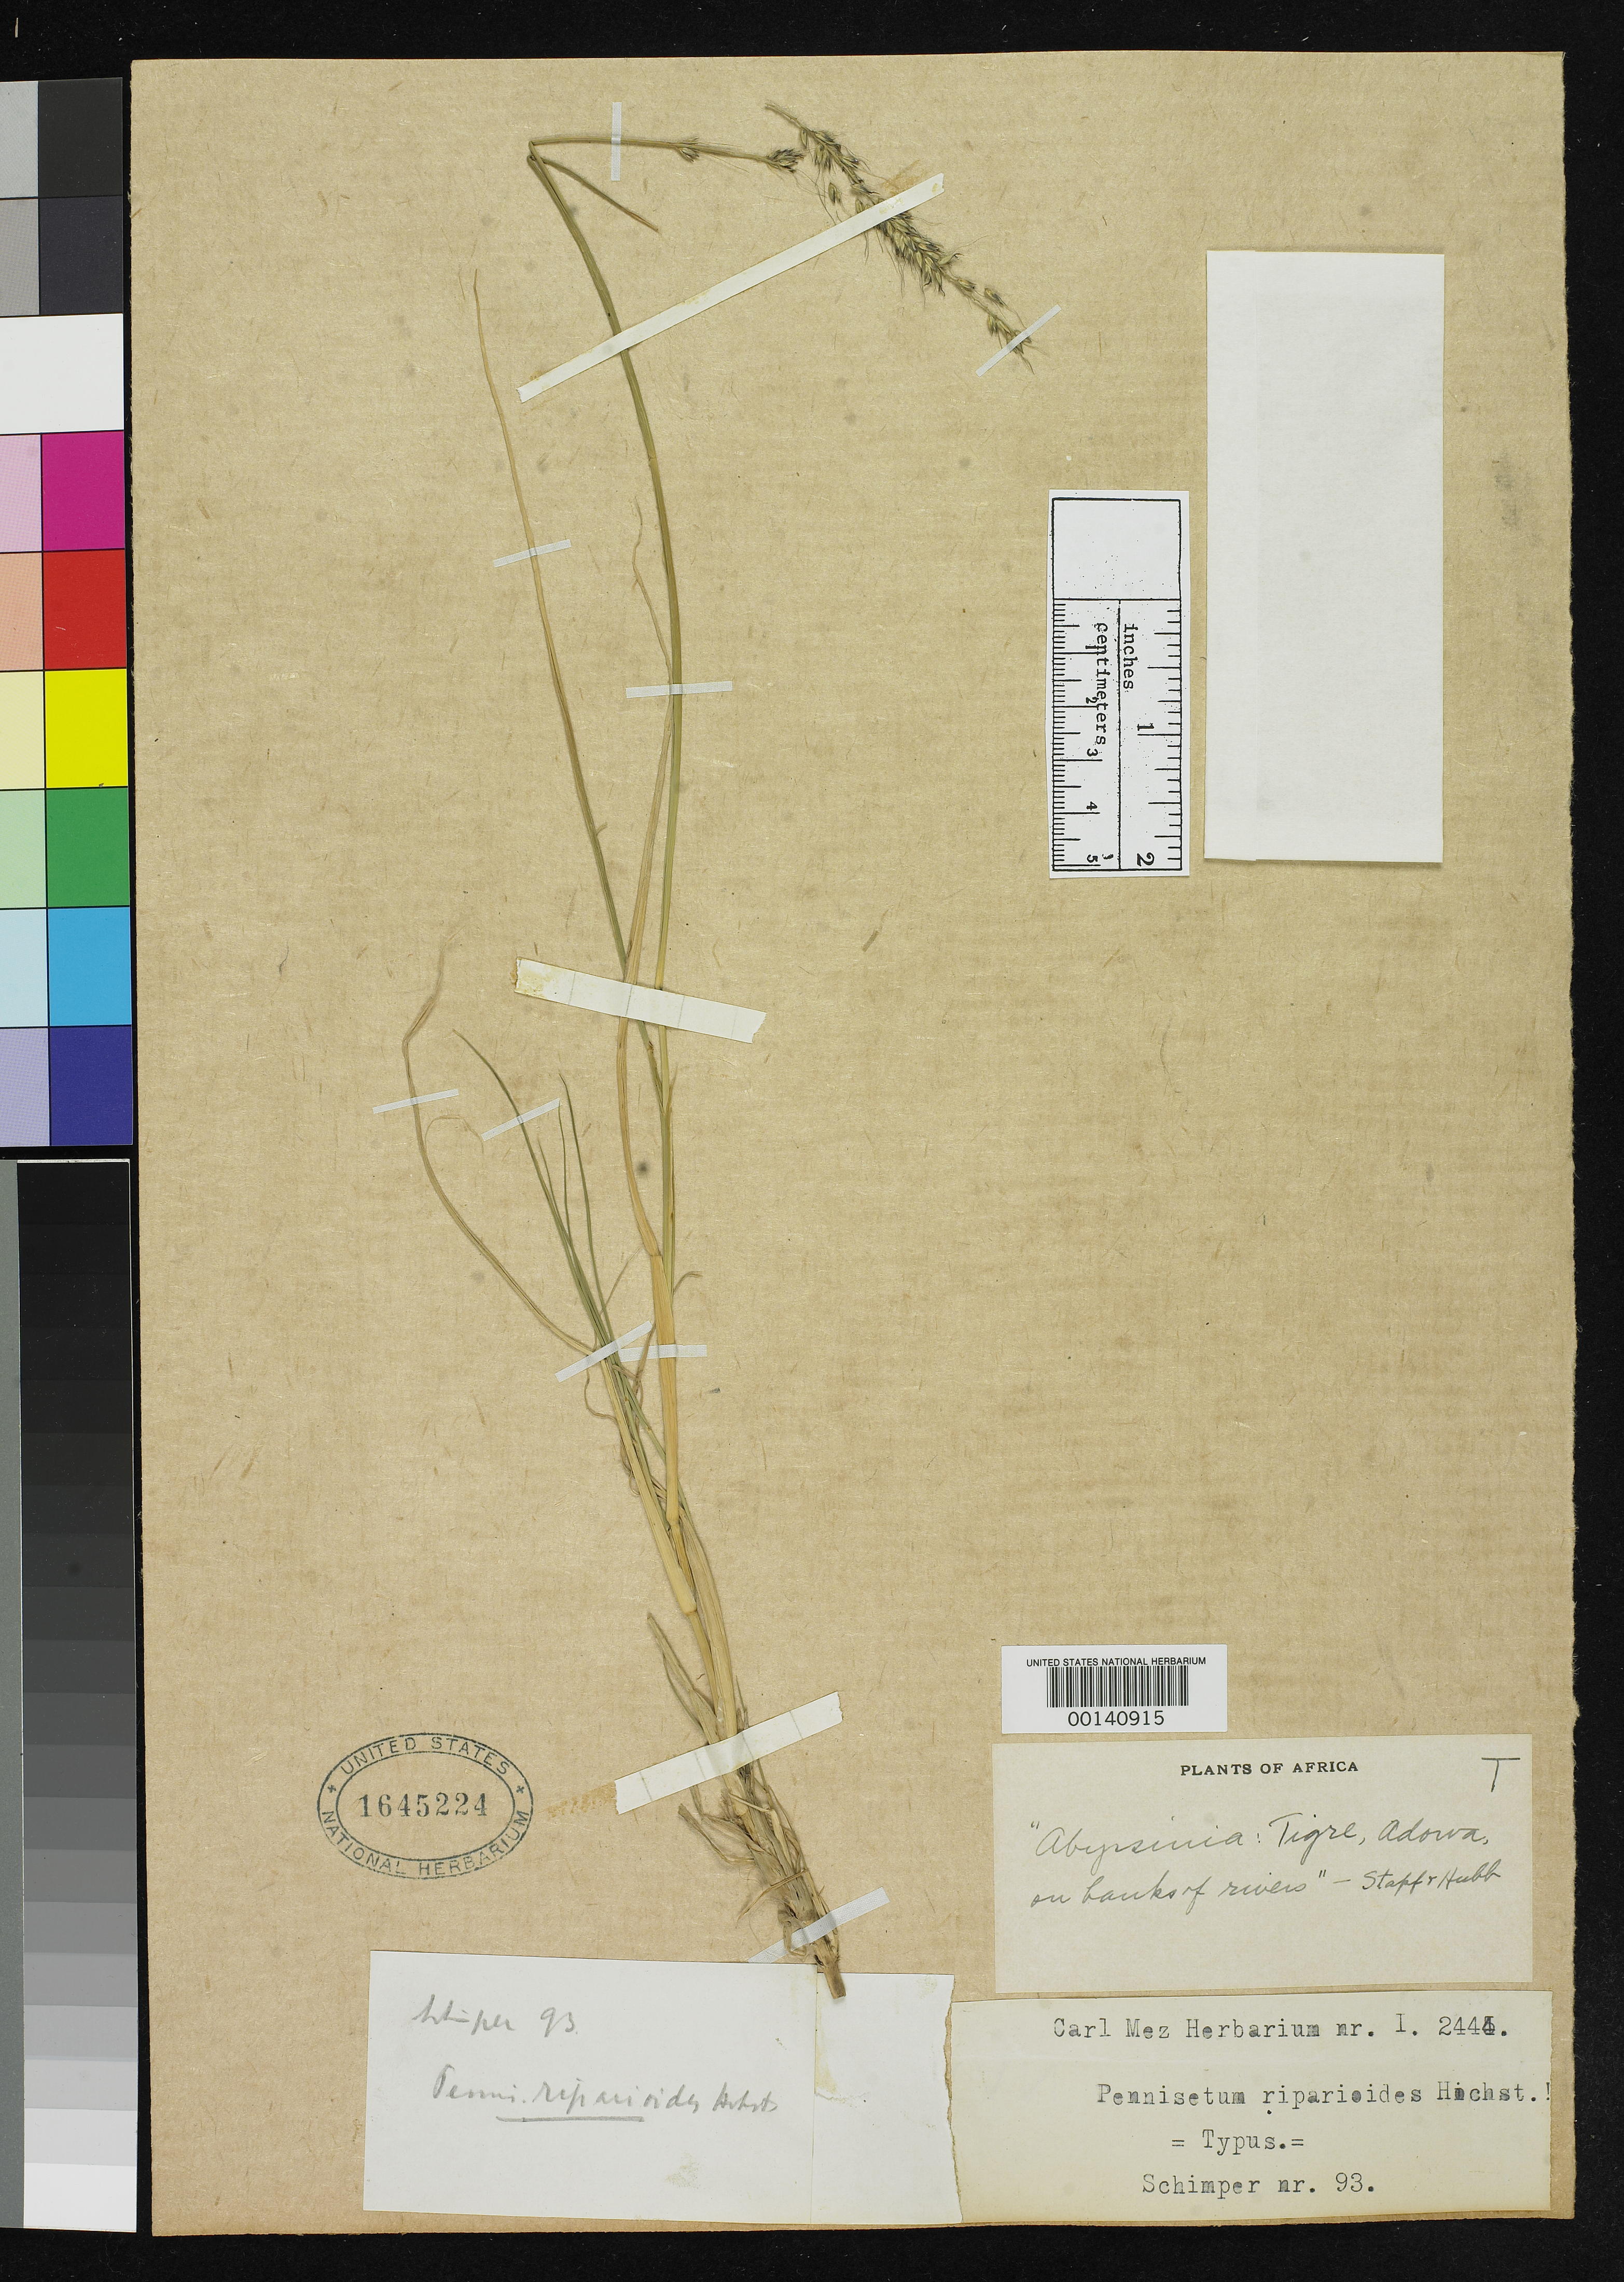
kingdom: Plantae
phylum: Tracheophyta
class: Liliopsida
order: Poales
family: Poaceae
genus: Pennisetum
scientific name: Pennisetum riparioides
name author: Hochst. ex A. Rich.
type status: Syntype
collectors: G. W. Schimper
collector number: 93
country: Ethiopia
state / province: Tigray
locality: Adoua.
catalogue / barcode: US 1645224